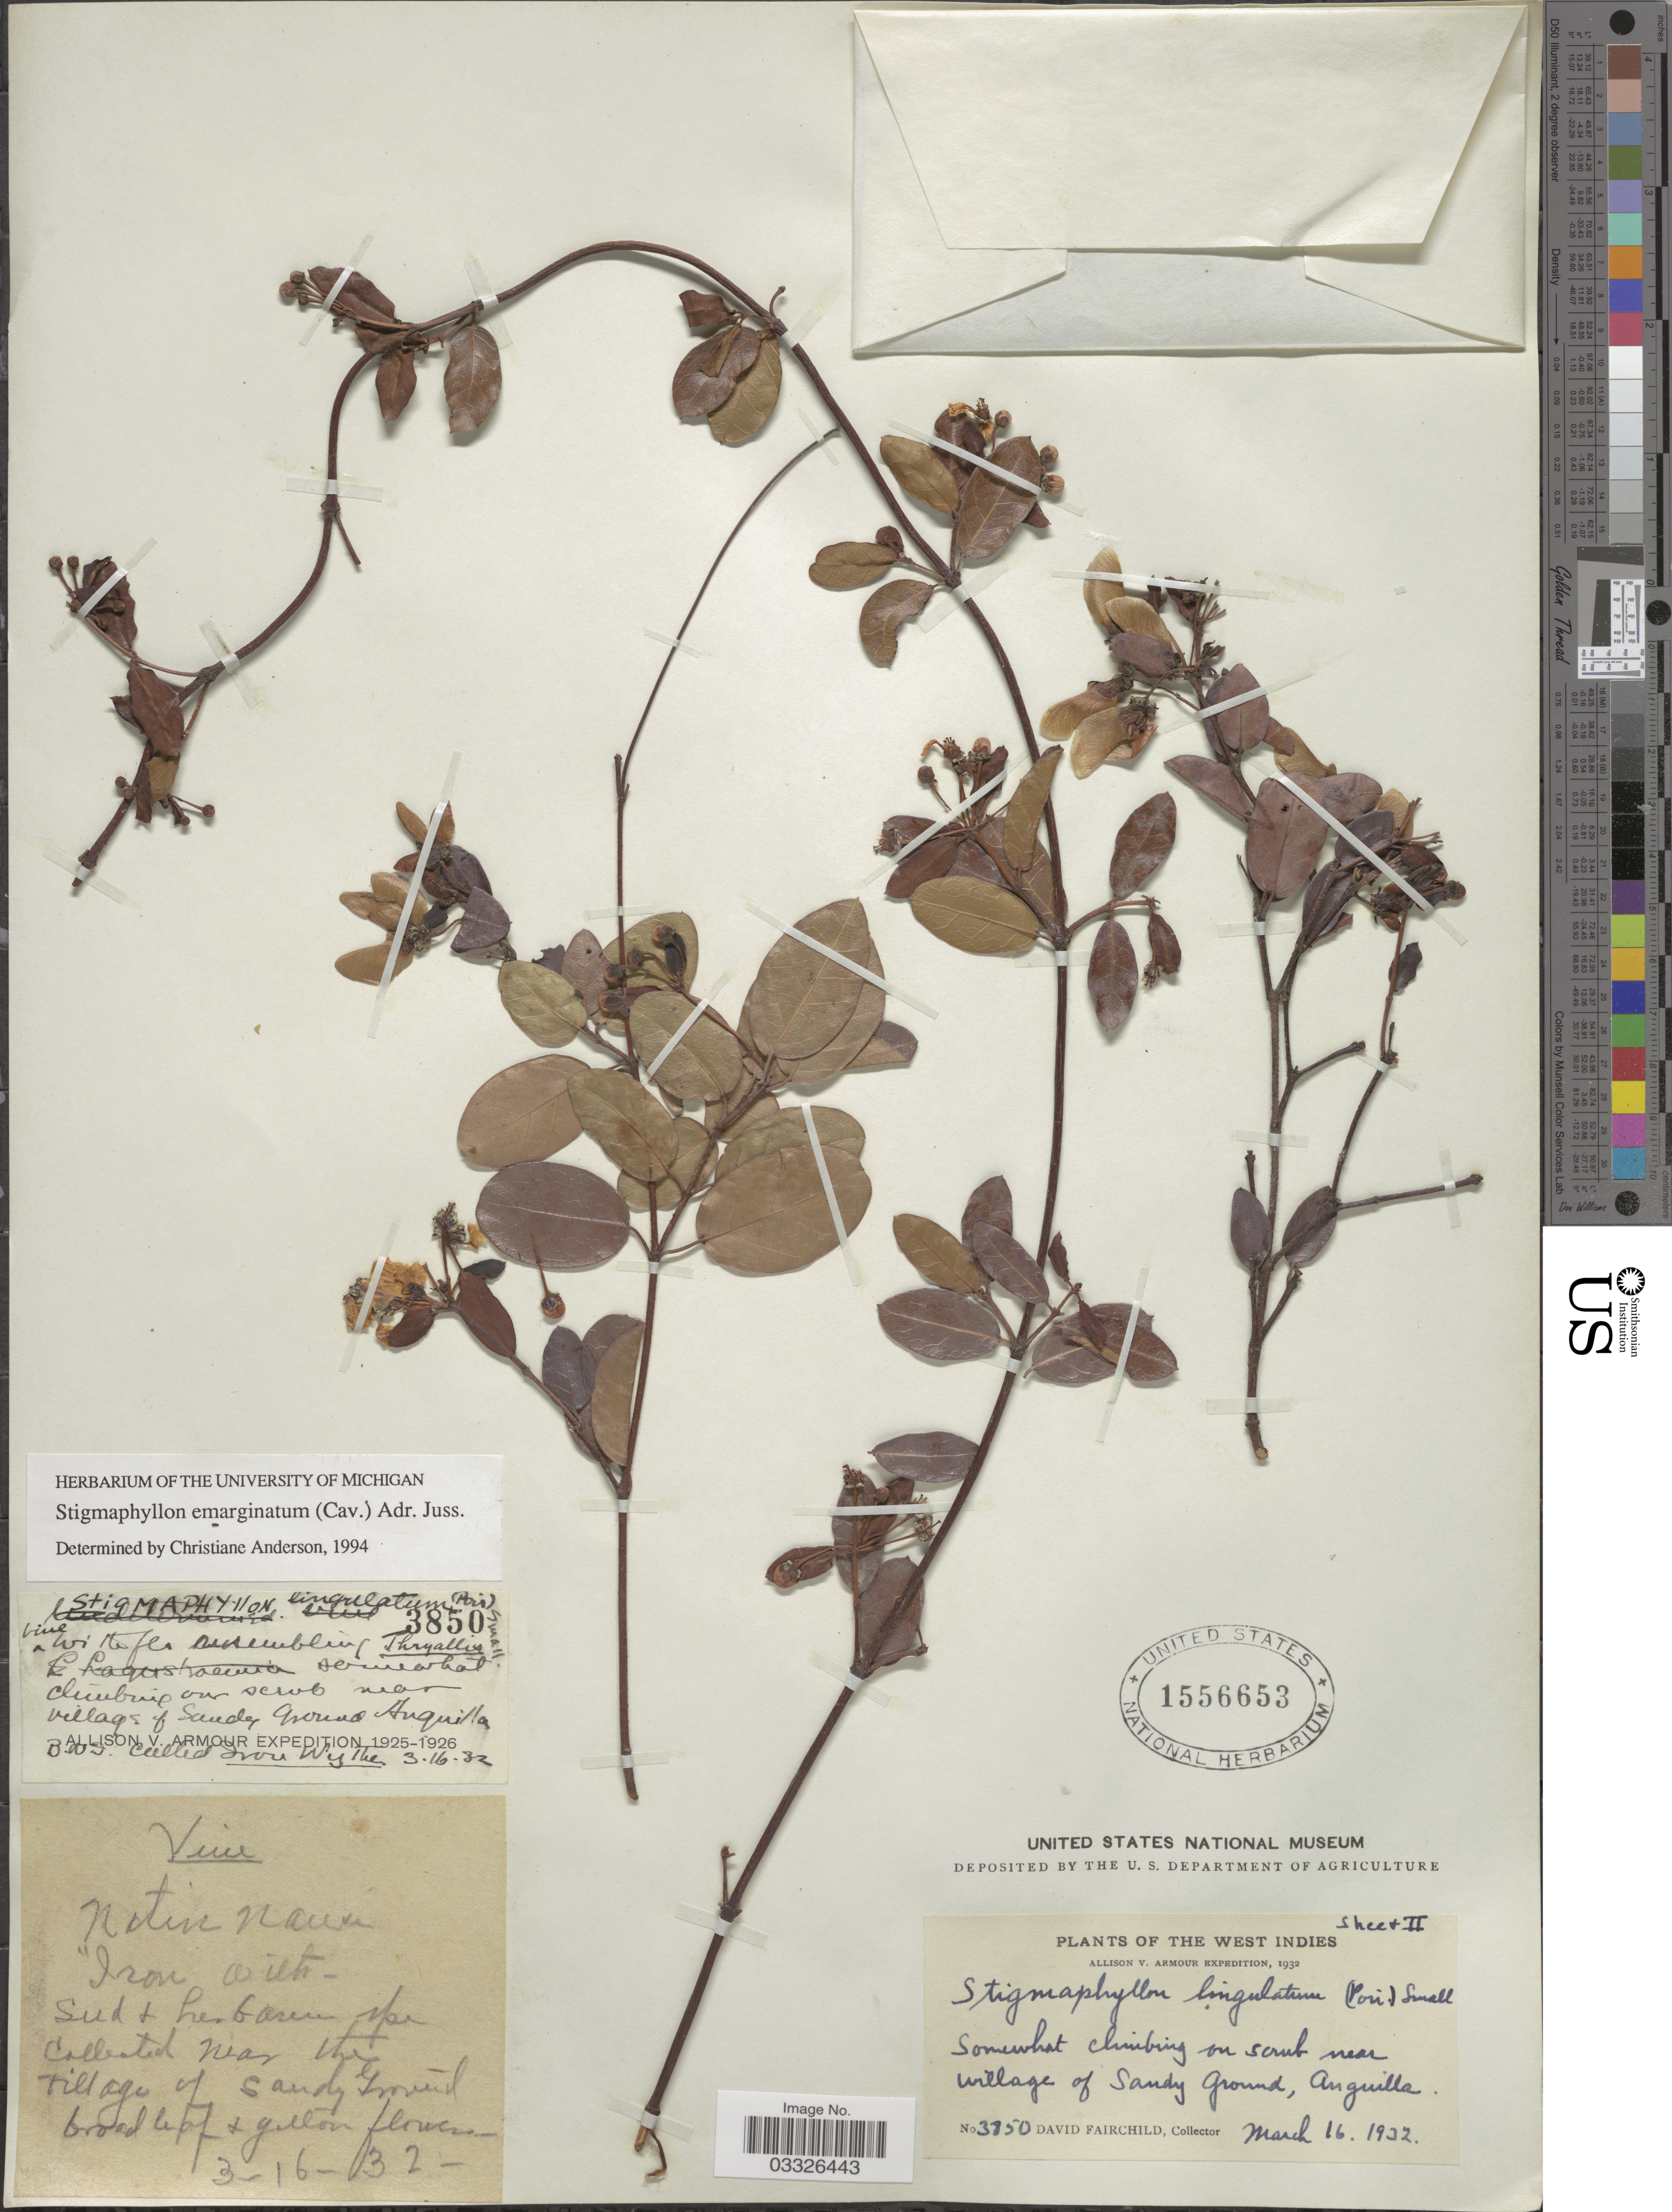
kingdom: Plantae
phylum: Tracheophyta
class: Magnoliopsida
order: Malpighiales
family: Malpighiaceae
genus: Stigmaphyllon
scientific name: Stigmaphyllon emarginatum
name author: (Cav.) A. Juss.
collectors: D. Fairchild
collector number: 3850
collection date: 1932-03-16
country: Anguilla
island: Anguilla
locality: Near the village of Sandy Ground.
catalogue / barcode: US 1556653